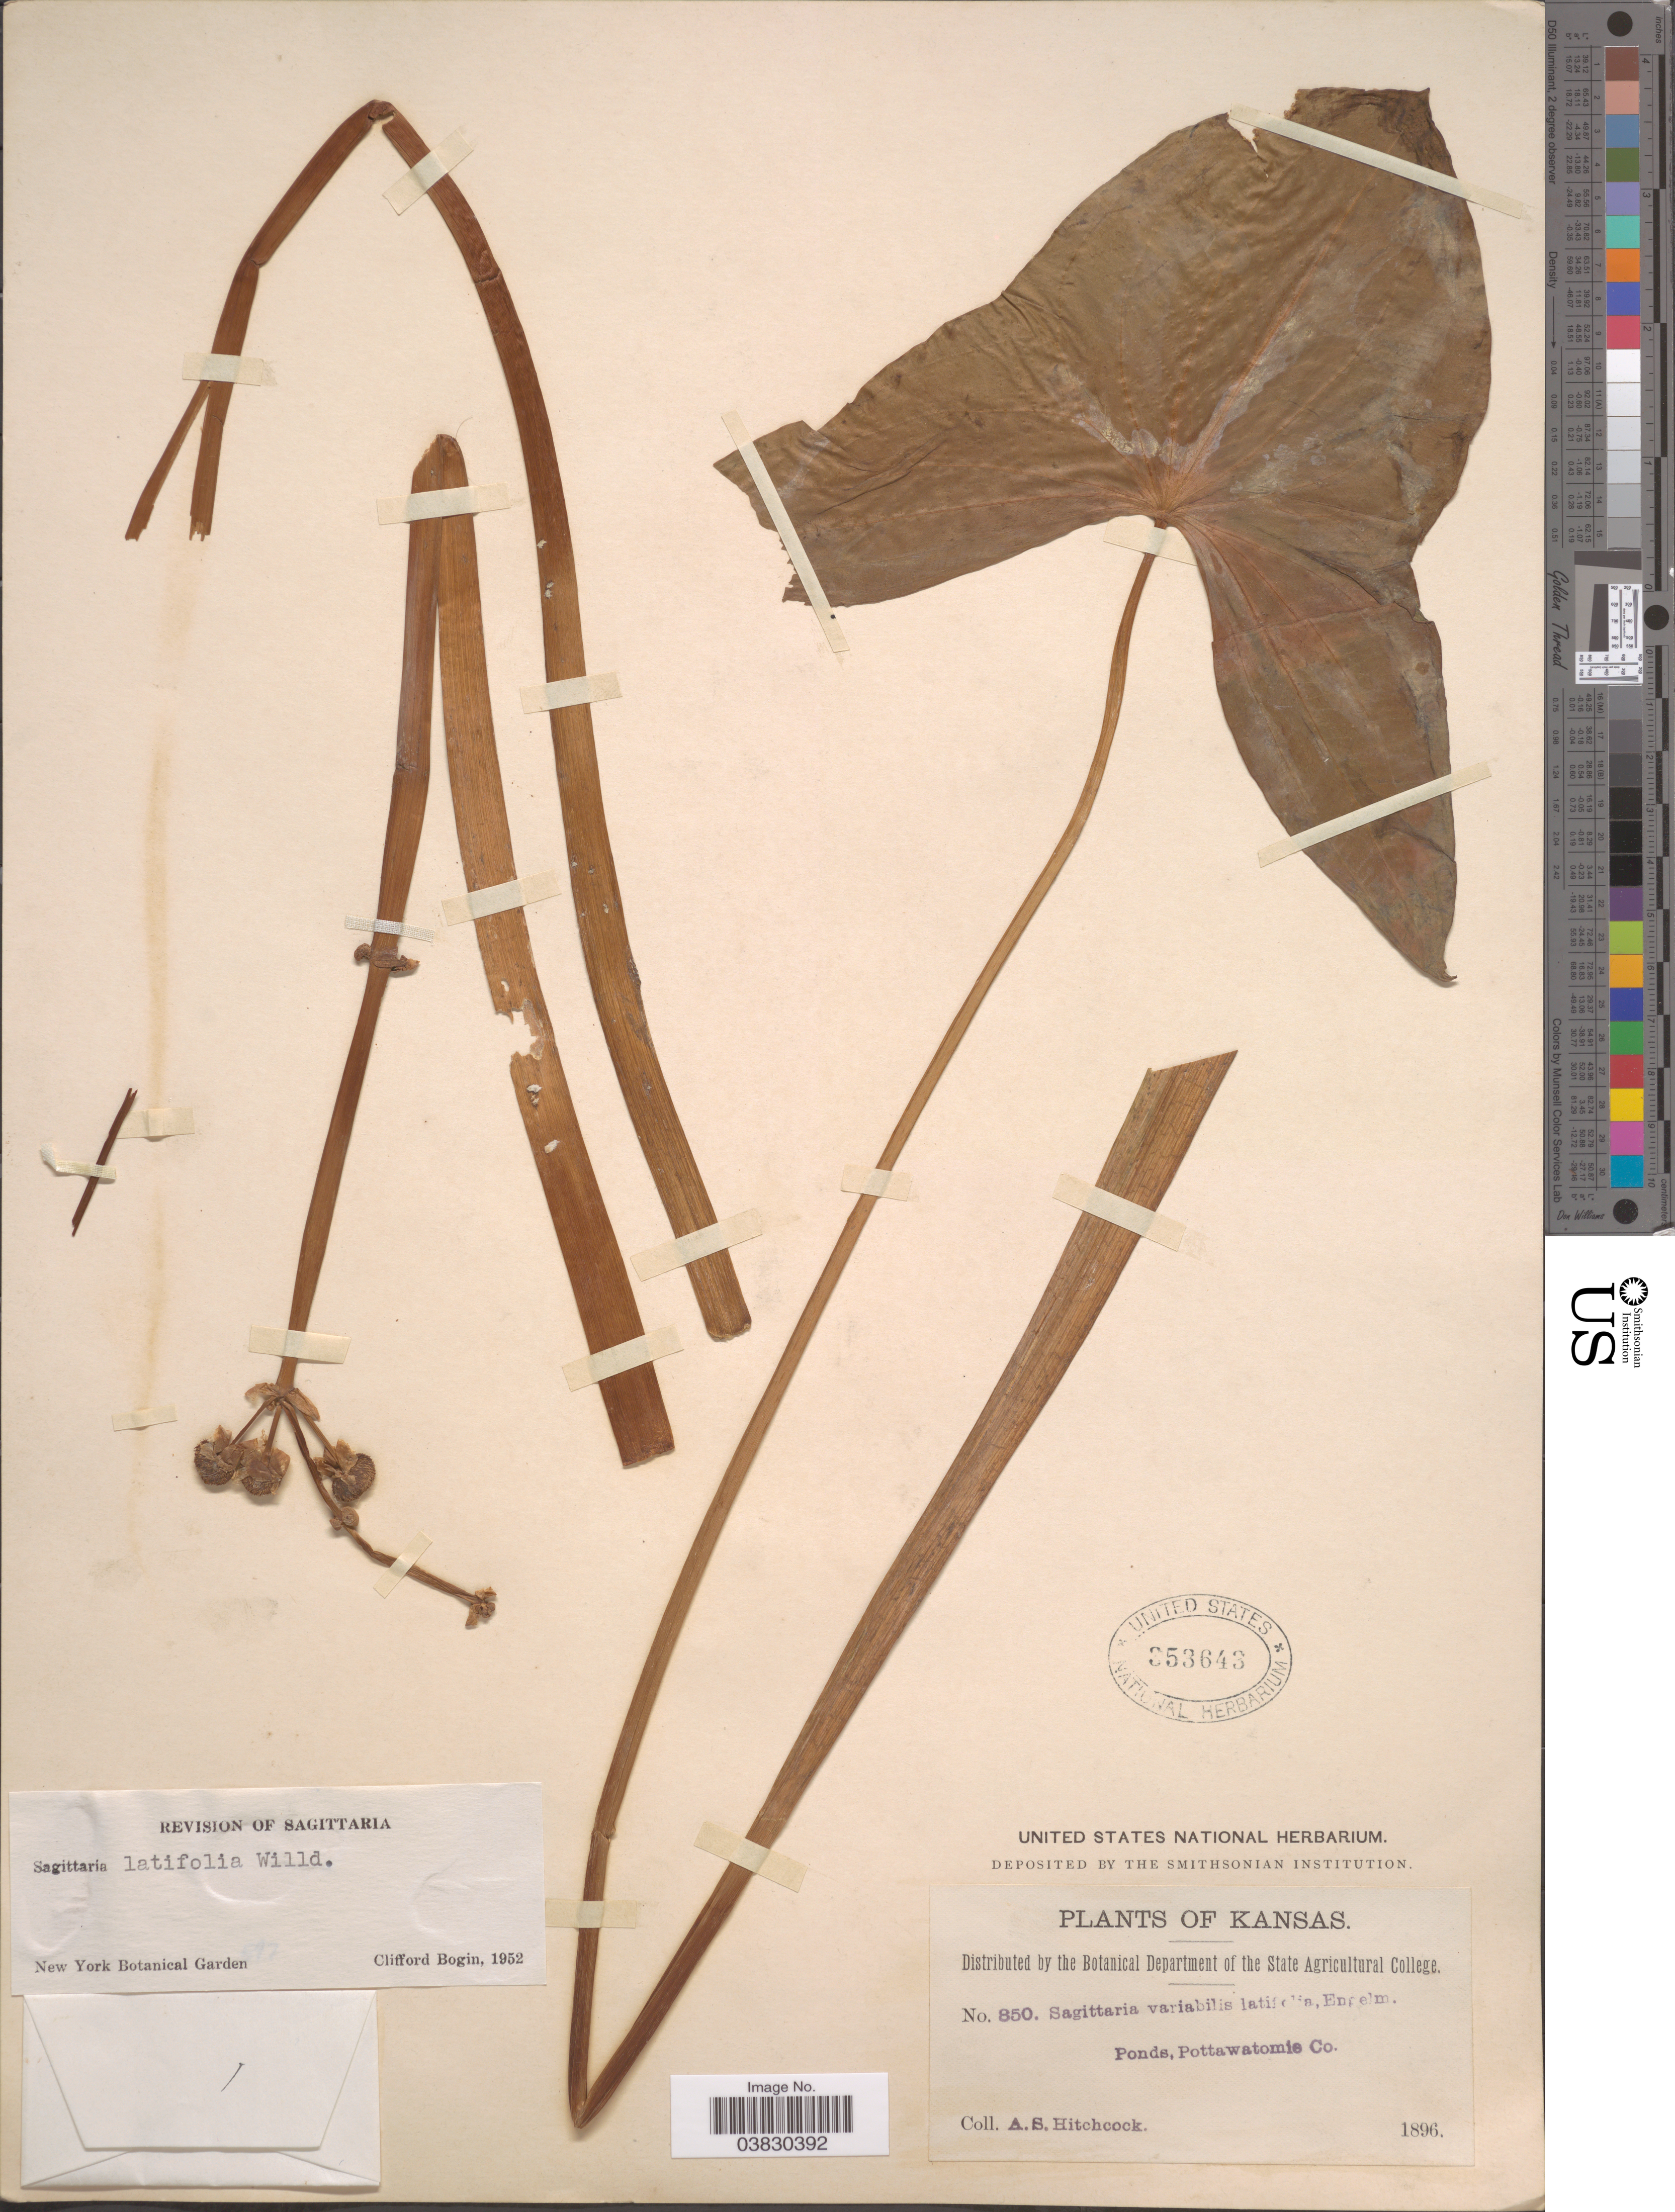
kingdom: Plantae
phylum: Tracheophyta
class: Liliopsida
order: Alismatales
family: Alismataceae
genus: Sagittaria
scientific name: Sagittaria variabilis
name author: Englem. ex A. Gray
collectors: A. S. Hitchcock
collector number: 850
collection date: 1896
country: United States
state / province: Kansas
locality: Ponds, Pottawatomie Co.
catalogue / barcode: US 353643